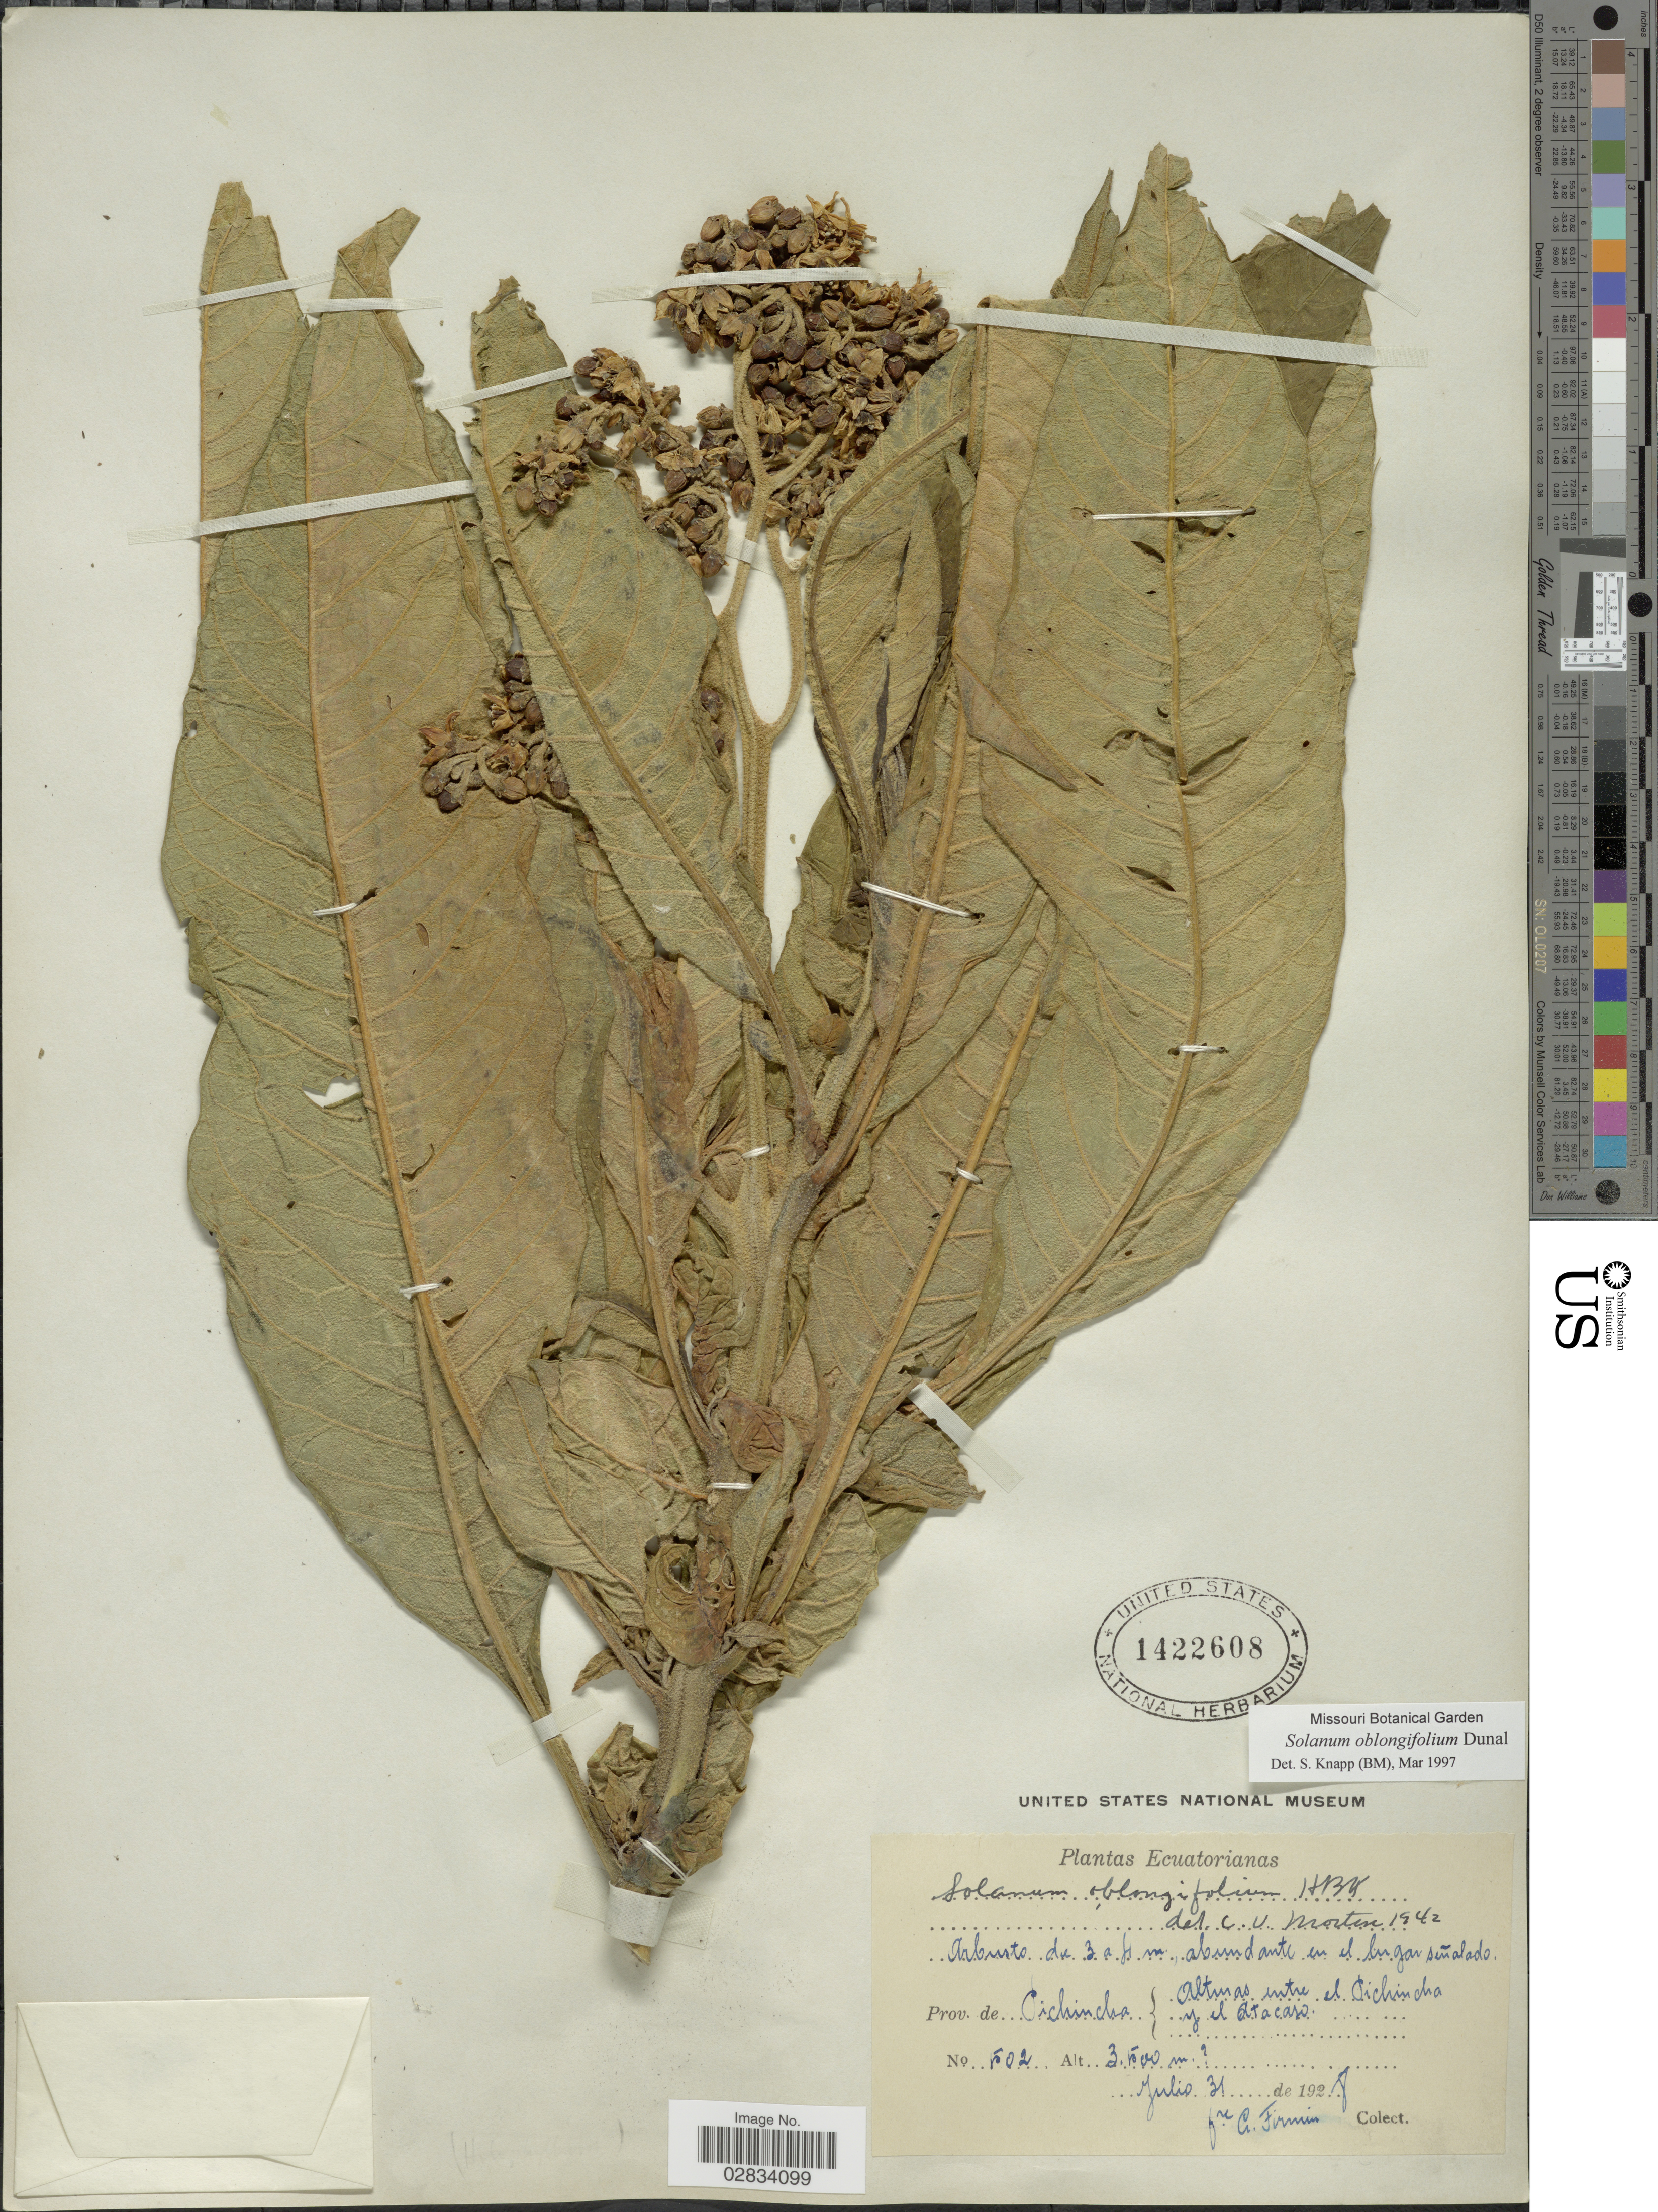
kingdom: Plantae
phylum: Tracheophyta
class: Magnoliopsida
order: Solanales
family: Solanaceae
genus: Solanum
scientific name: Solanum oblongifolium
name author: Duval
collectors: F. Firmin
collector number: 1502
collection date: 1928-07-31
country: Ecuador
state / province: Pichincha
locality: Altunas entre el Pichicha y el Atacaro.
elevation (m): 3500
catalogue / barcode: US 1422608